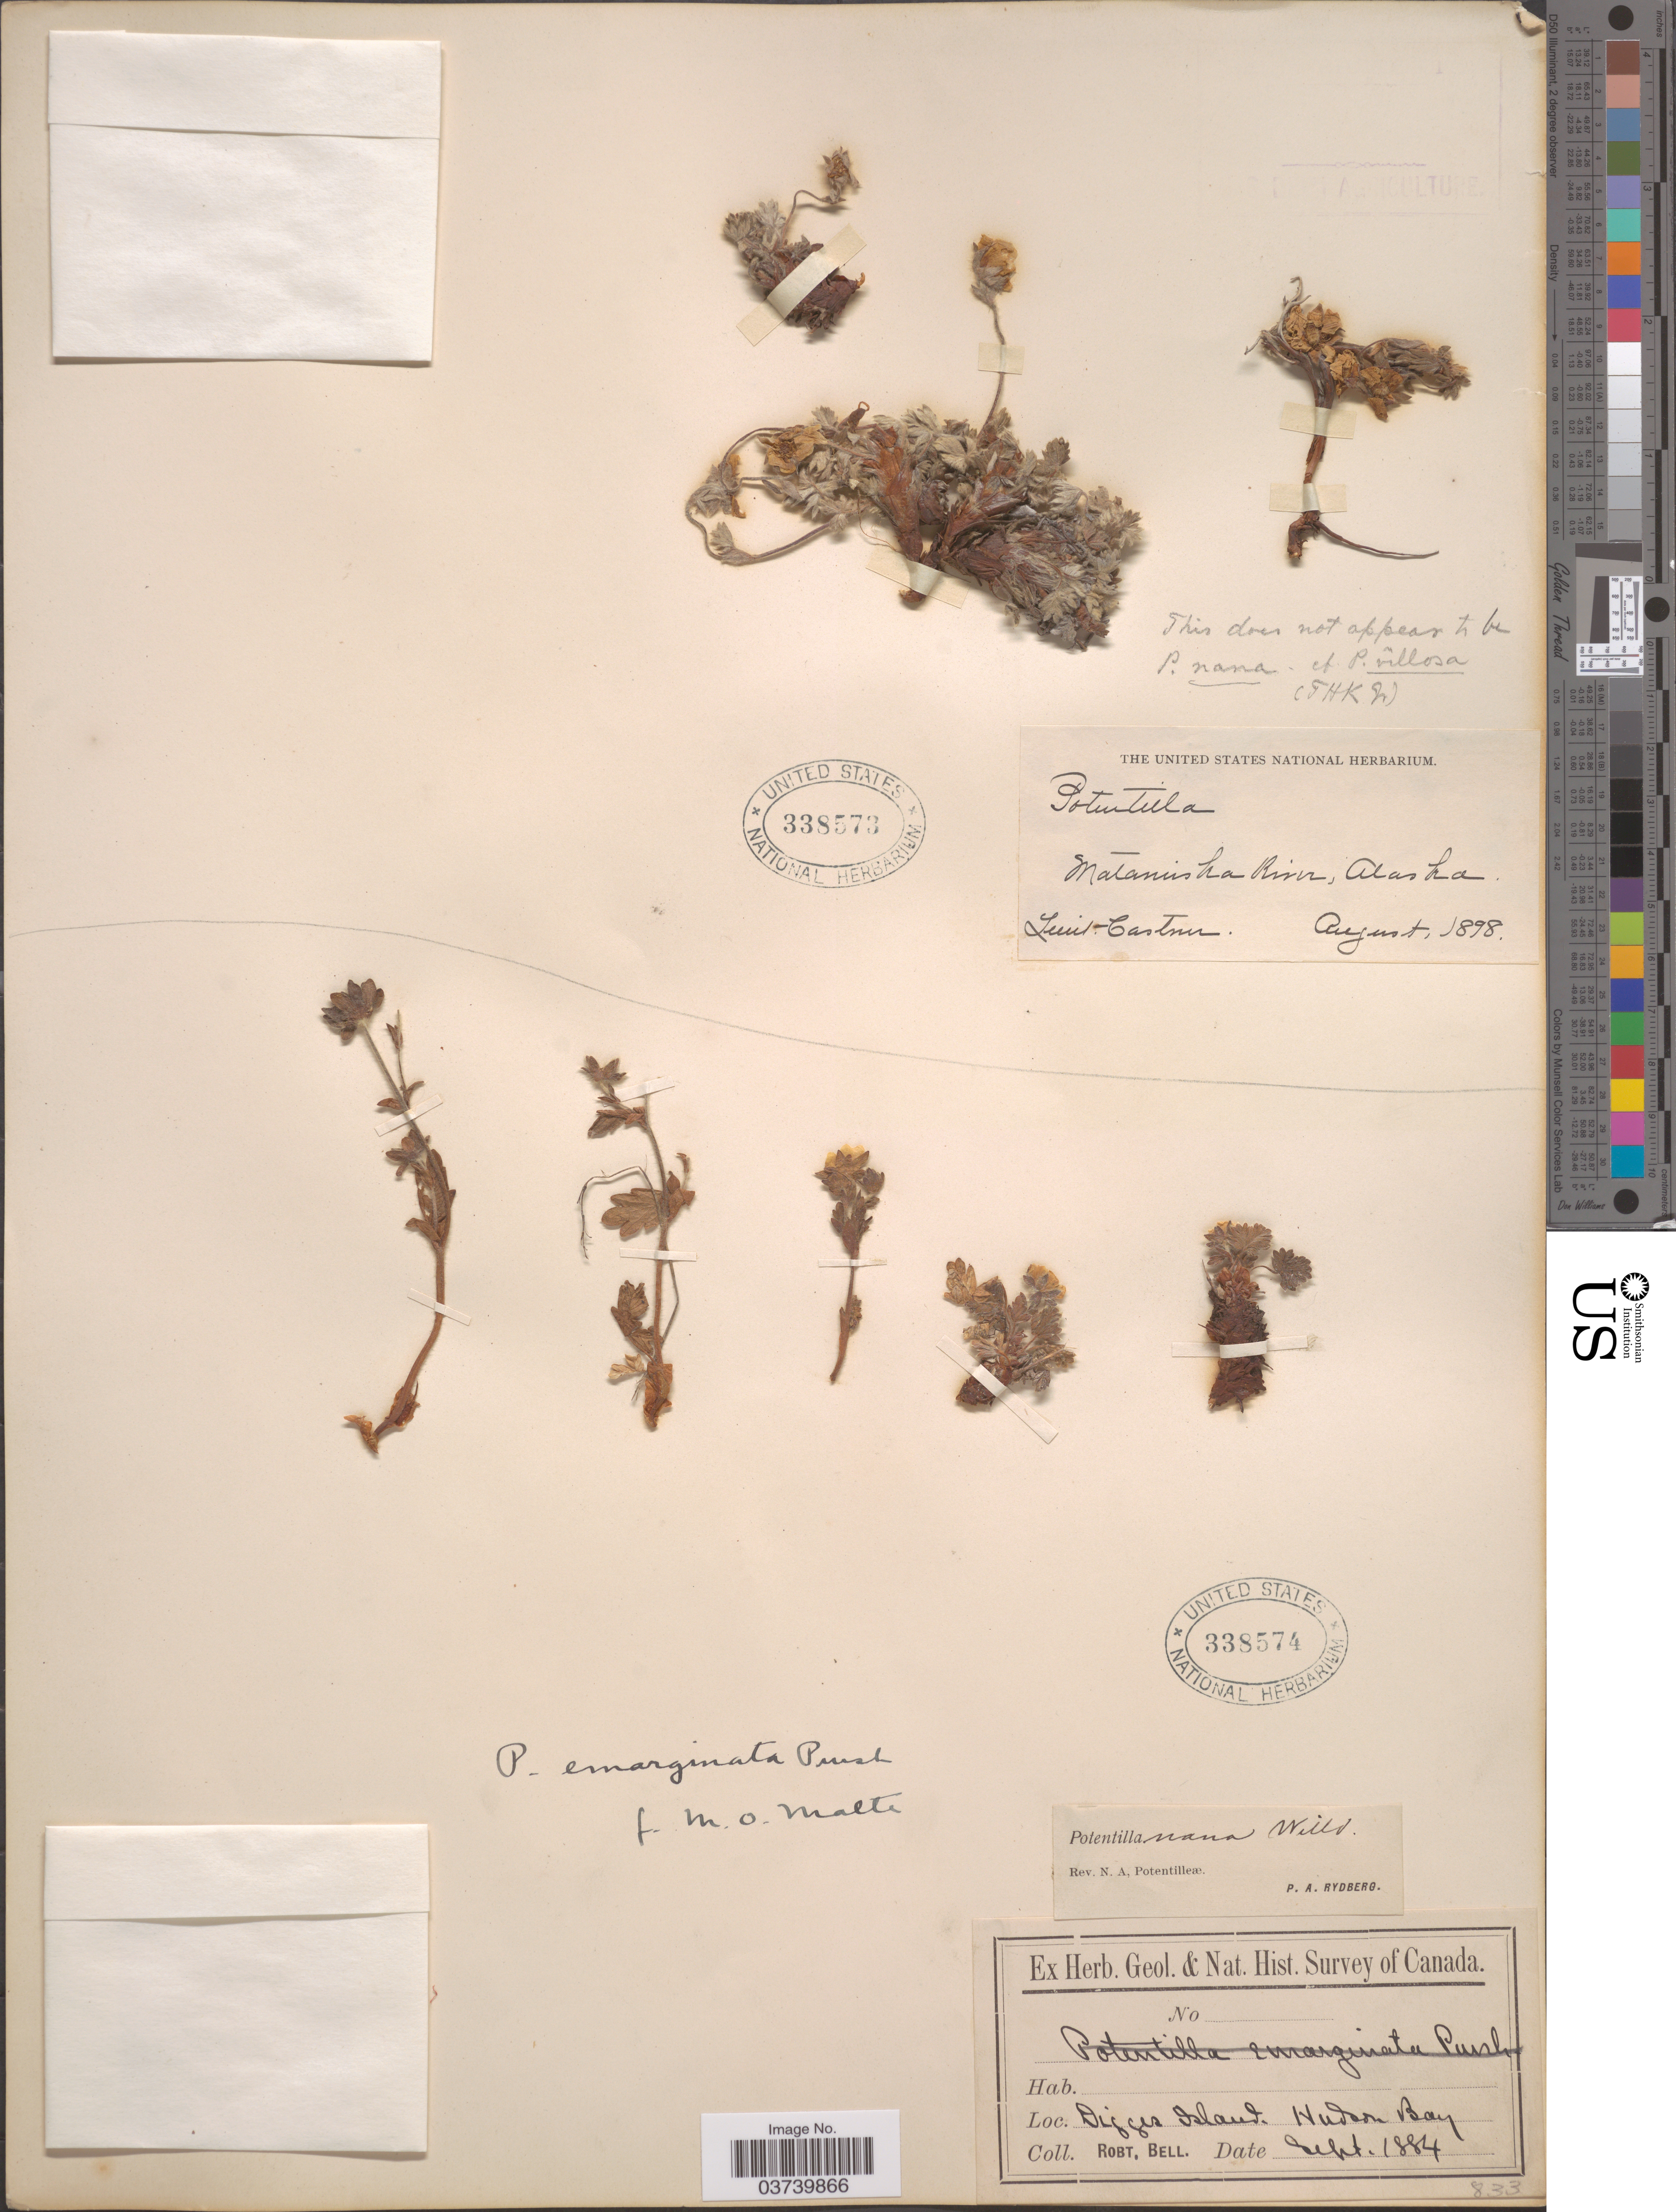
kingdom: Plantae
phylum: Tracheophyta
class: Magnoliopsida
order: Rosales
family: Rosaceae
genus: Potentilla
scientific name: Potentilla hyparctica subsp. hyparctica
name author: Malte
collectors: R. Bell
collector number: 833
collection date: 1884-09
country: Canada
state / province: Nunavut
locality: Digges Island. Hudson Bay.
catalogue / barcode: US 338574-2